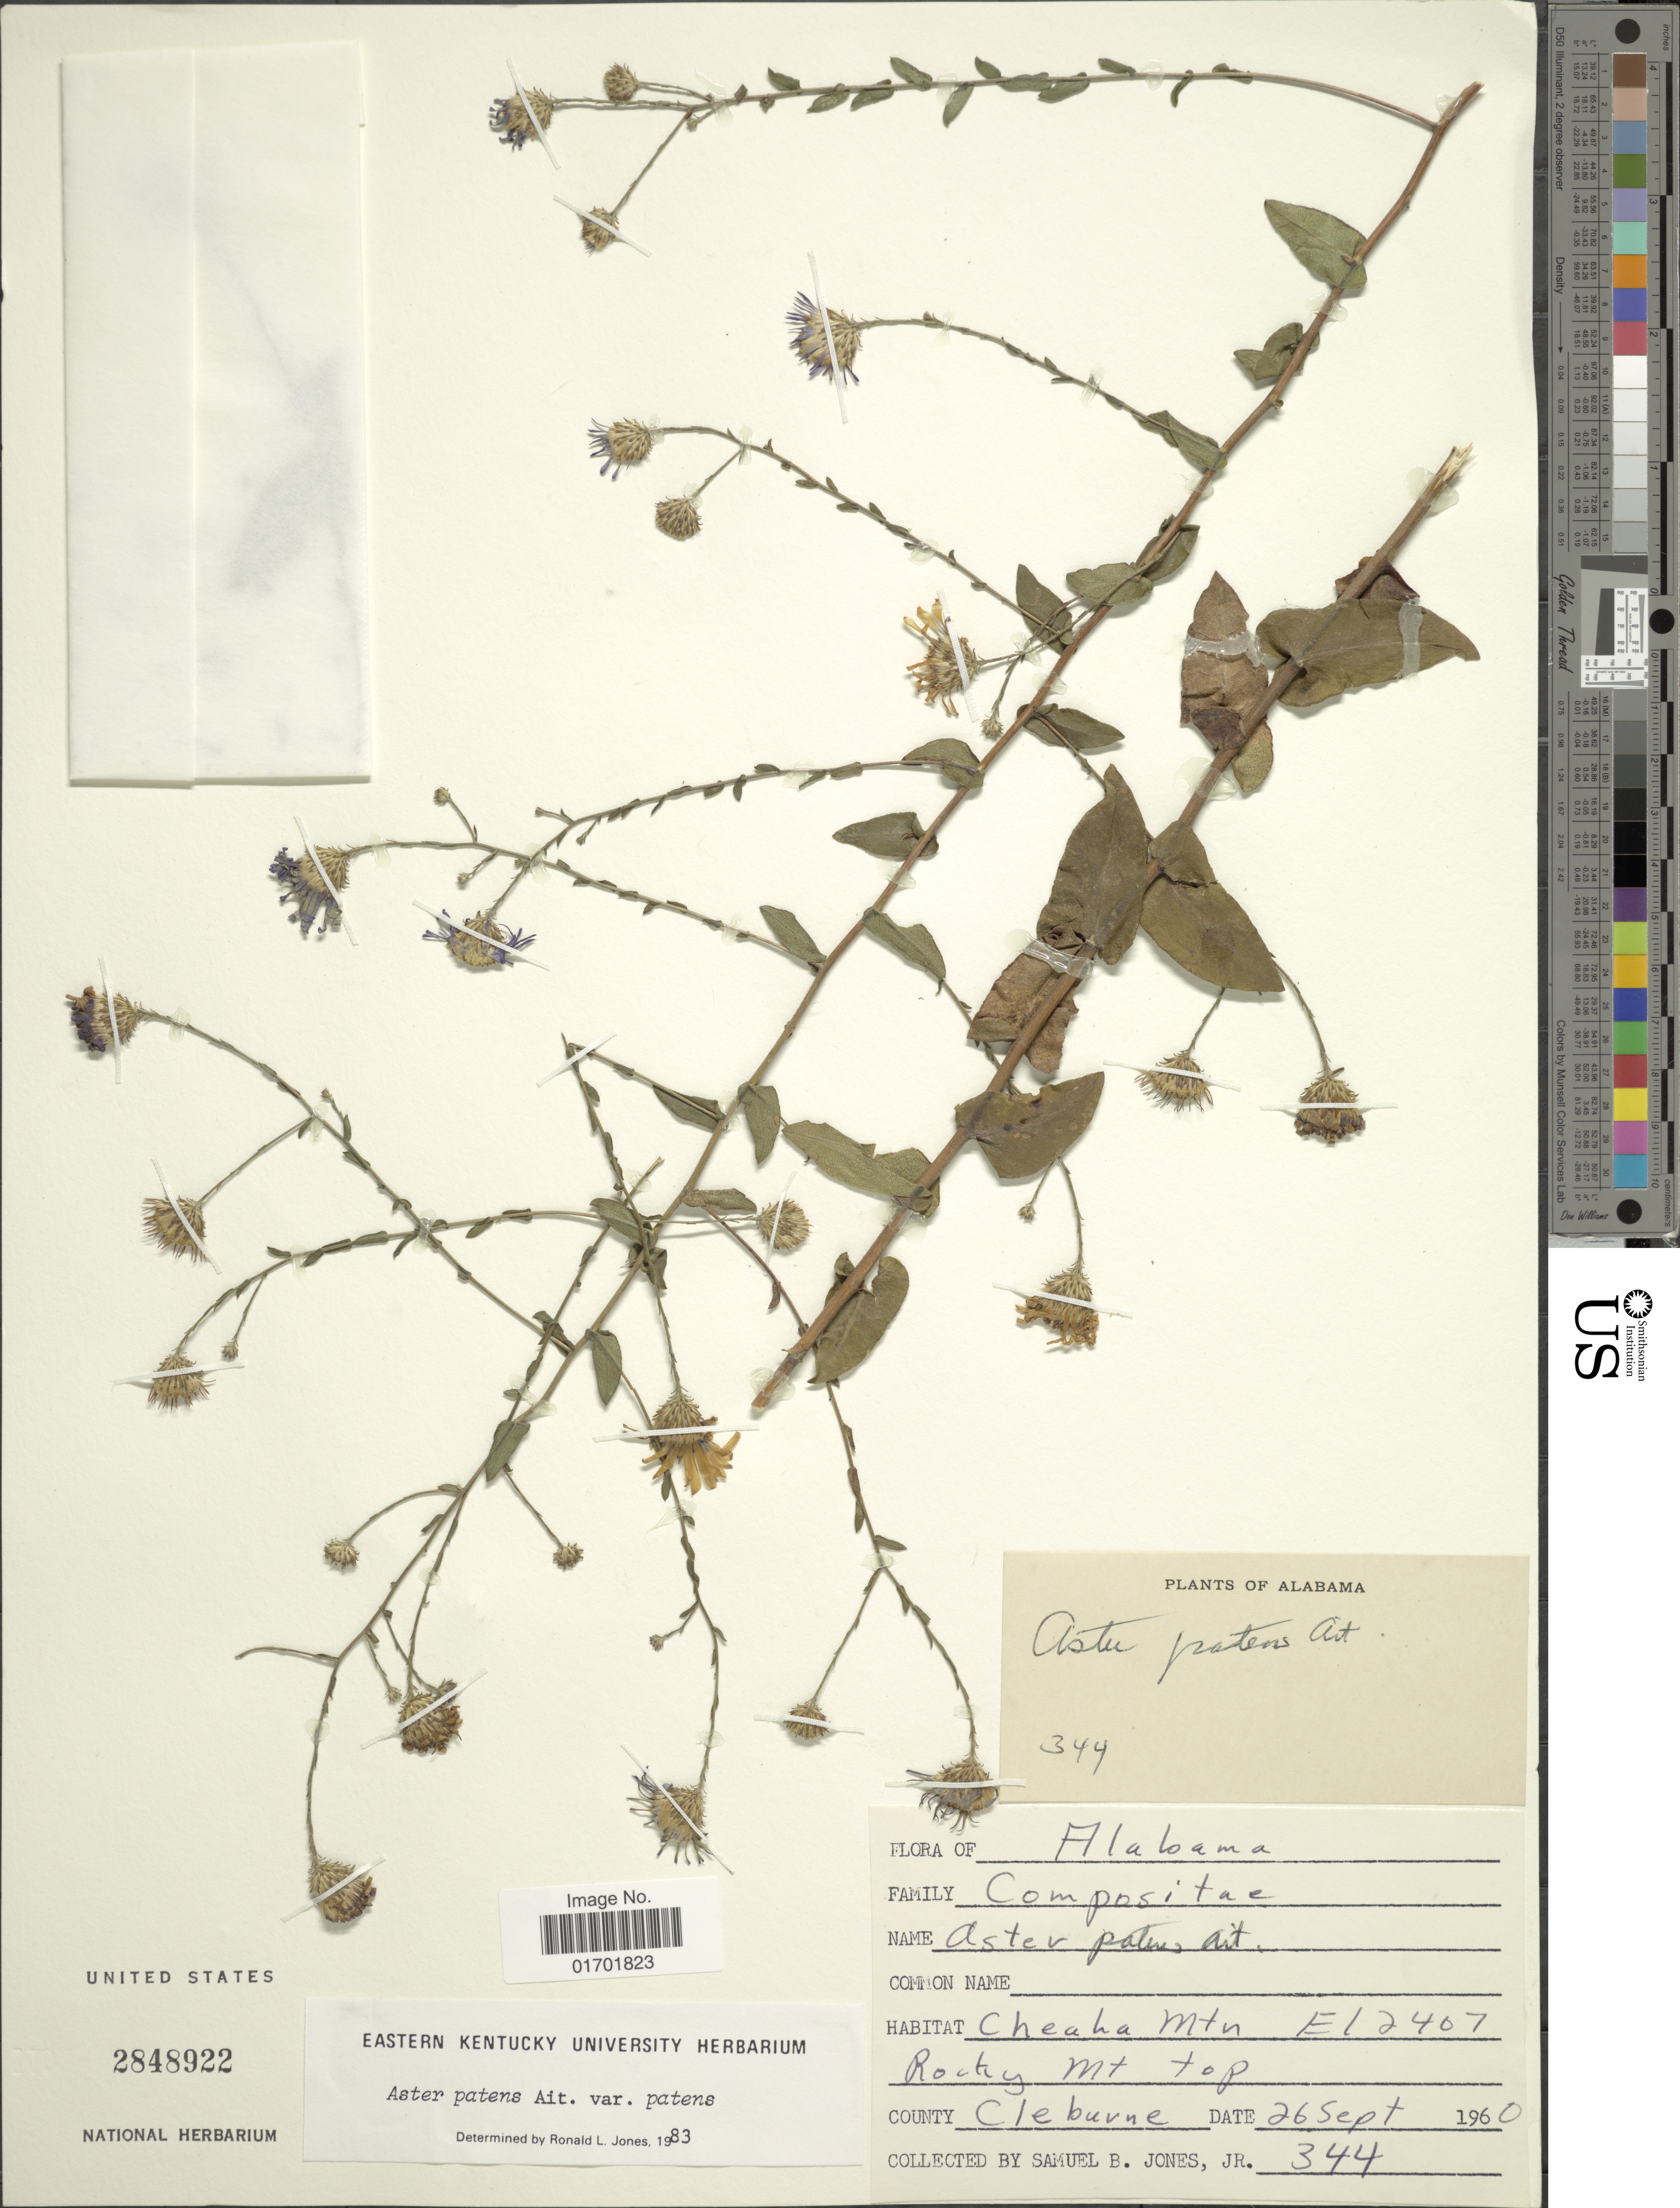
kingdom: Plantae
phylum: Tracheophyta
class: Magnoliopsida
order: Asterales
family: Asteraceae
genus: Symphyotrichum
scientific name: Symphyotrichum patens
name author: (Aiton) G.L. Nesom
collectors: S. B. Jones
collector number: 344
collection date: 1960-09-26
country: United States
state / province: Alabama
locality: County: Cleburne. Tpot Cheache Mtn. EL2407, Rocky Mt top.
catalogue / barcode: US 2848922